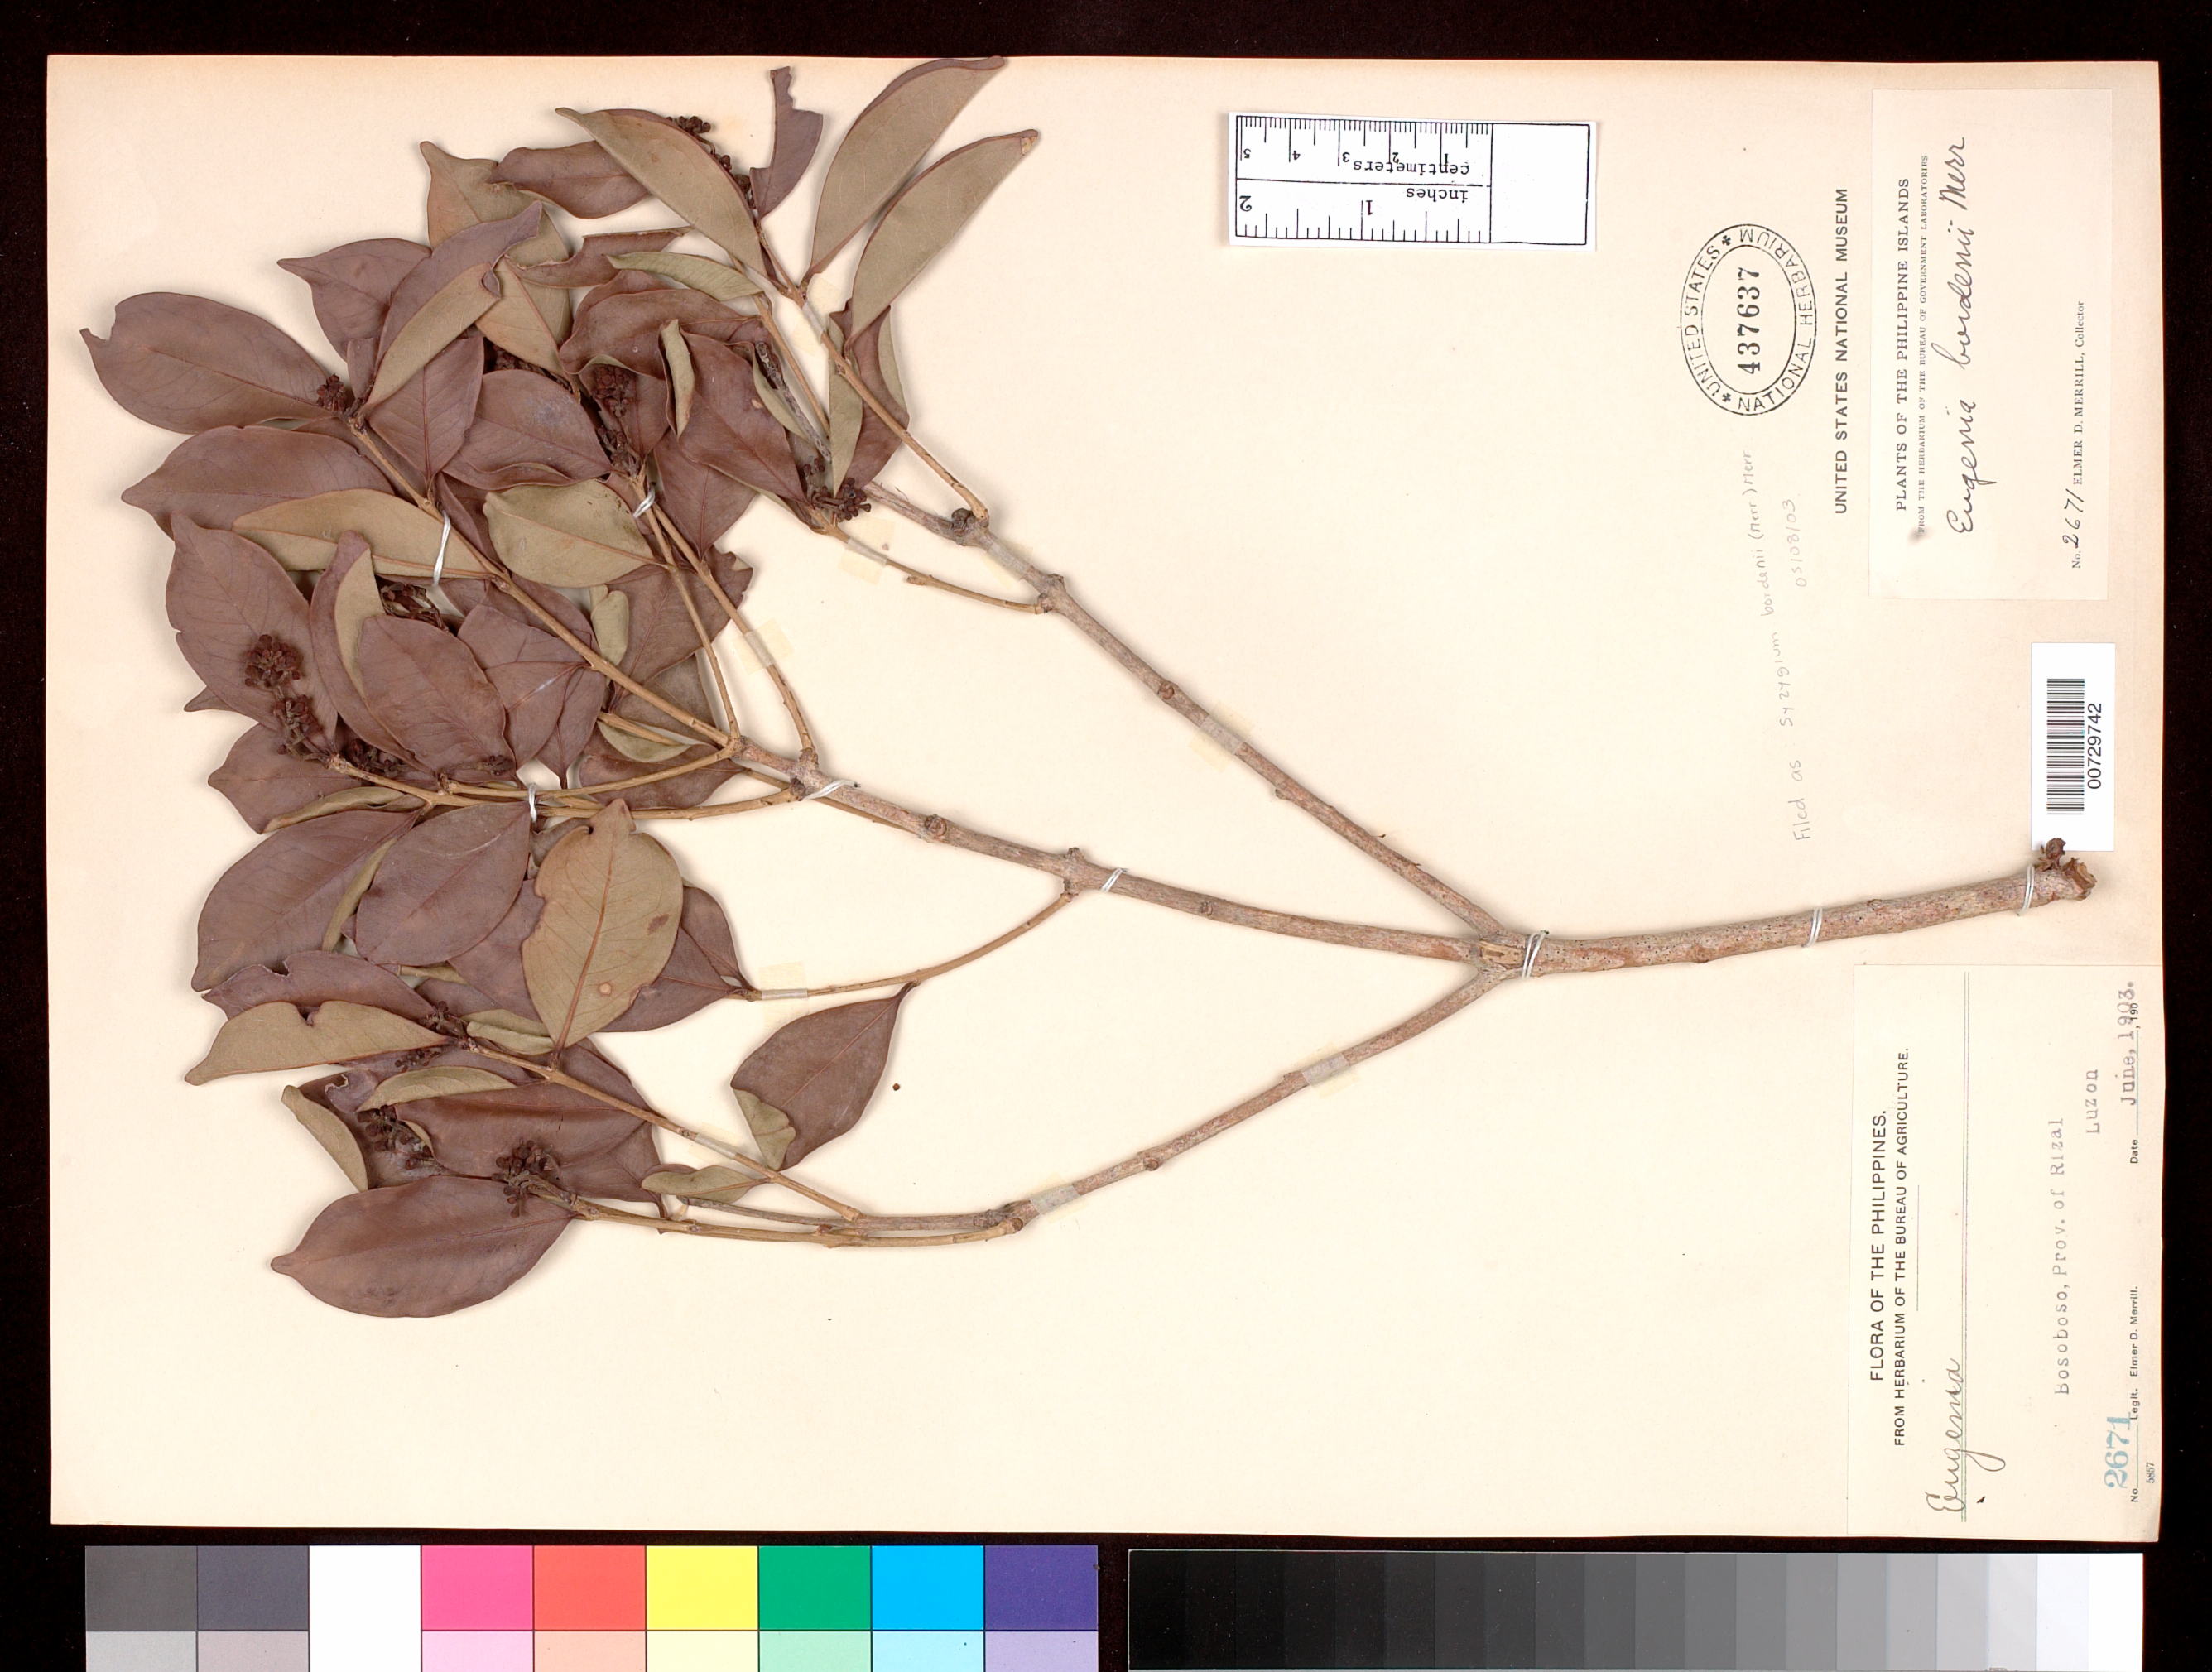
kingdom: Plantae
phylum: Tracheophyta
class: Magnoliopsida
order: Myrtales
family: Myrtaceae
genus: Syzygium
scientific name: Syzygium bordenii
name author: (Merr.) Merr.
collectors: E. D. Merrill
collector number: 2671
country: Philippines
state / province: Calabarzon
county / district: Rizal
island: Luzon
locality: Bosoboso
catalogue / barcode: US 437637